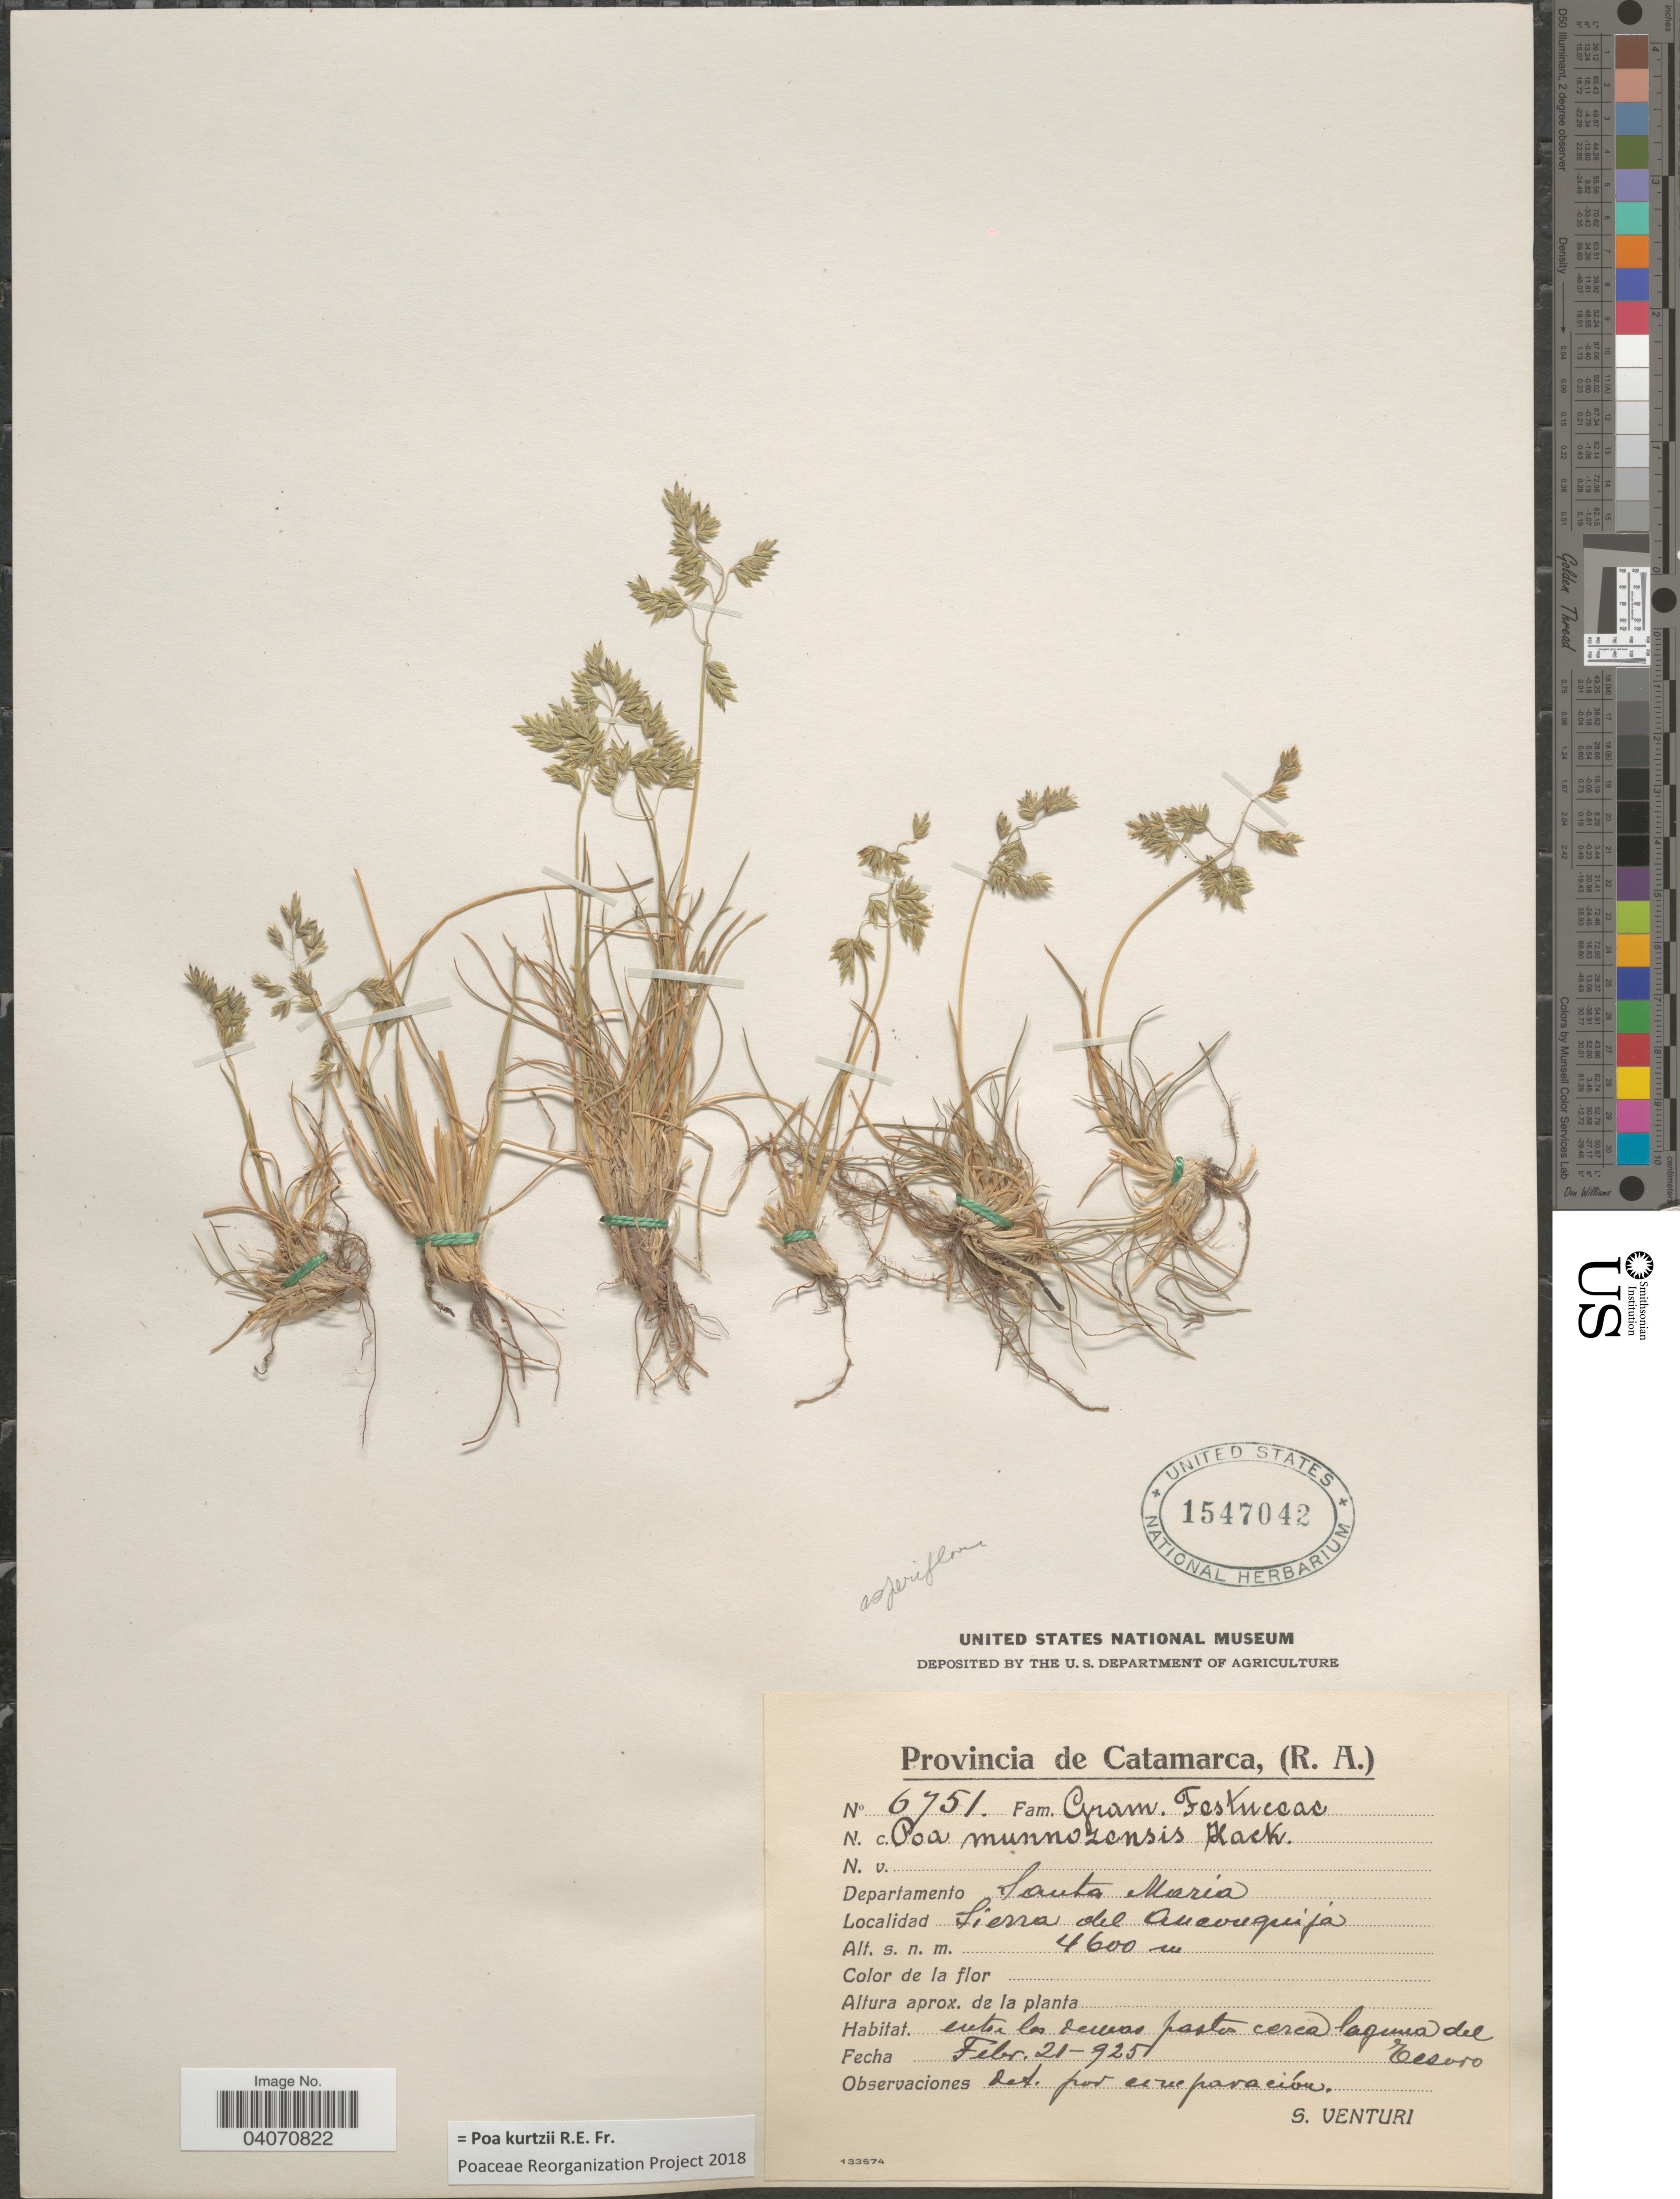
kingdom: Plantae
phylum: Tracheophyta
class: Liliopsida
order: Poales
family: Poaceae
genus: Poa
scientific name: Poa kurtzii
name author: R.E. Fr.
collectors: S. Venturi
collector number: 6751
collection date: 1925-02-21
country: Argentina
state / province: Catamarca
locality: Departamento Santa Maria. Sierra del Aconquija. Entre las dunas pasto cerca laguna del Tesoro.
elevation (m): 4600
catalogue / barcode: US 1547042